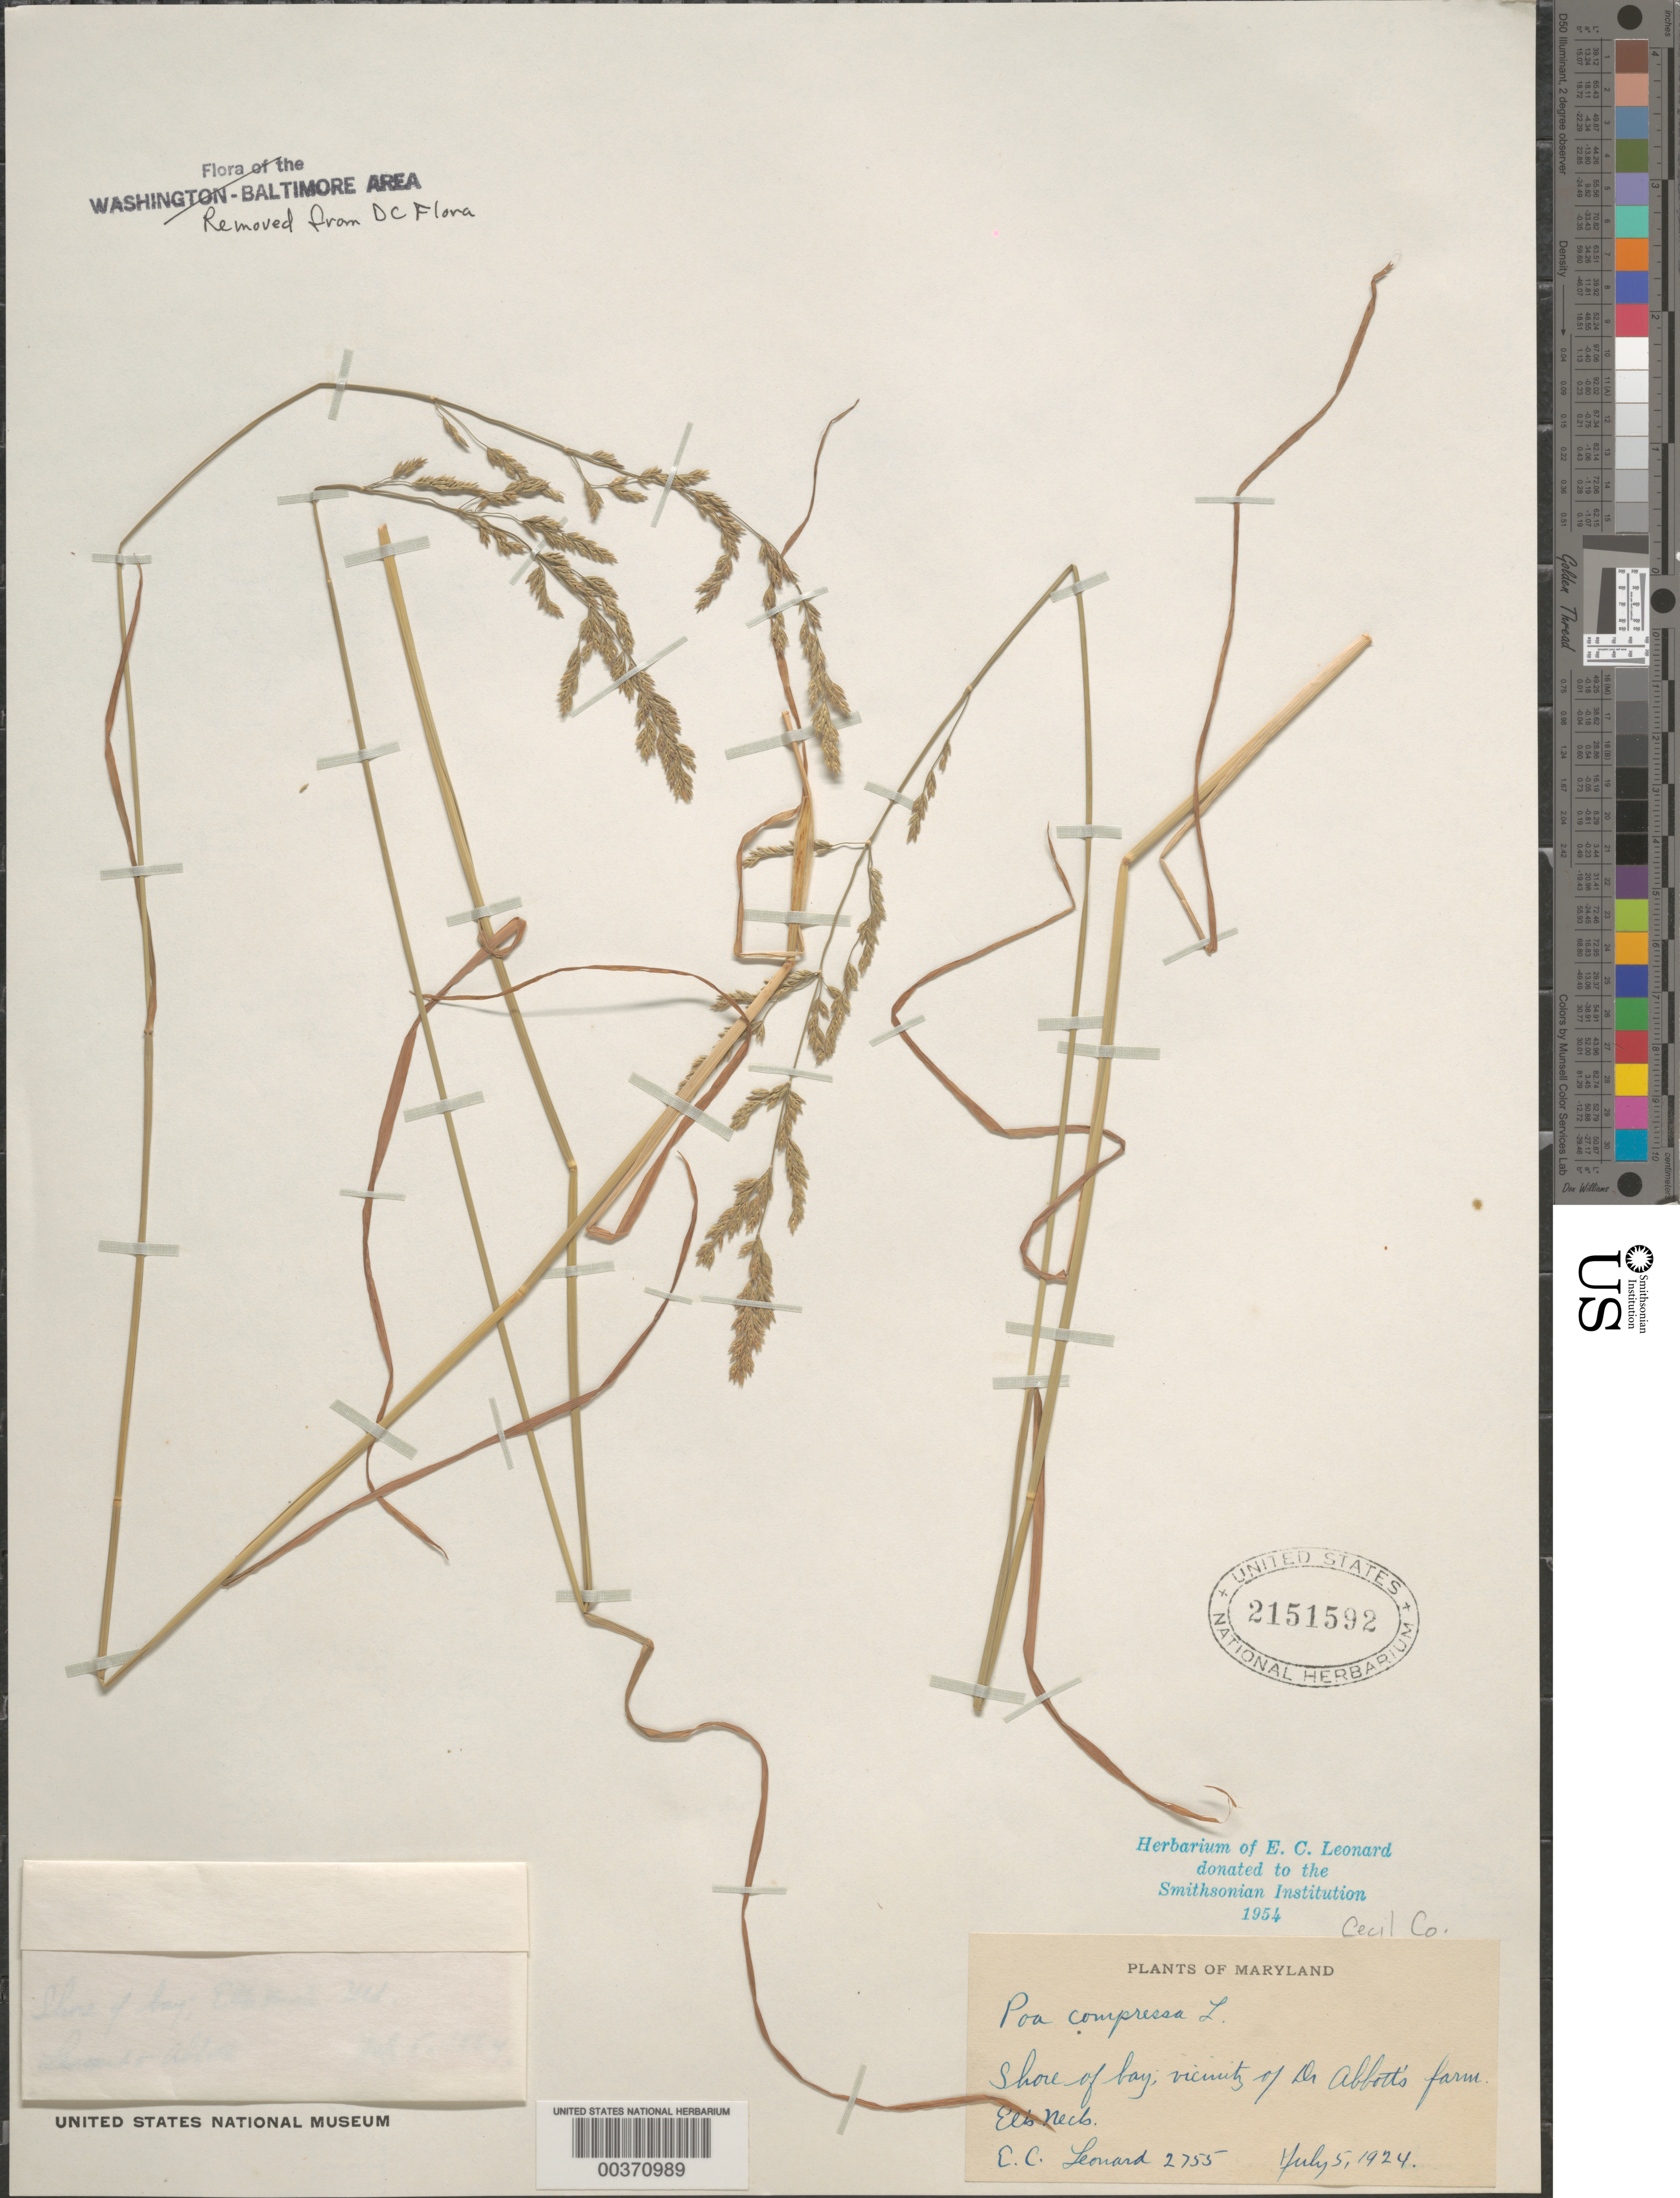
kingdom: Plantae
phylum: Tracheophyta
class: Liliopsida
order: Poales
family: Poaceae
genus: Poa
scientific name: Poa compressa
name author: L.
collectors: E. C. Leonard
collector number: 2755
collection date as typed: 05 Jul 1924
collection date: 1924-07-05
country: United States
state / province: Maryland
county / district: Prince George's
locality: Shore of bay, vicinity of dr. abbotts farm; elk neck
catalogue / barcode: US 2151592